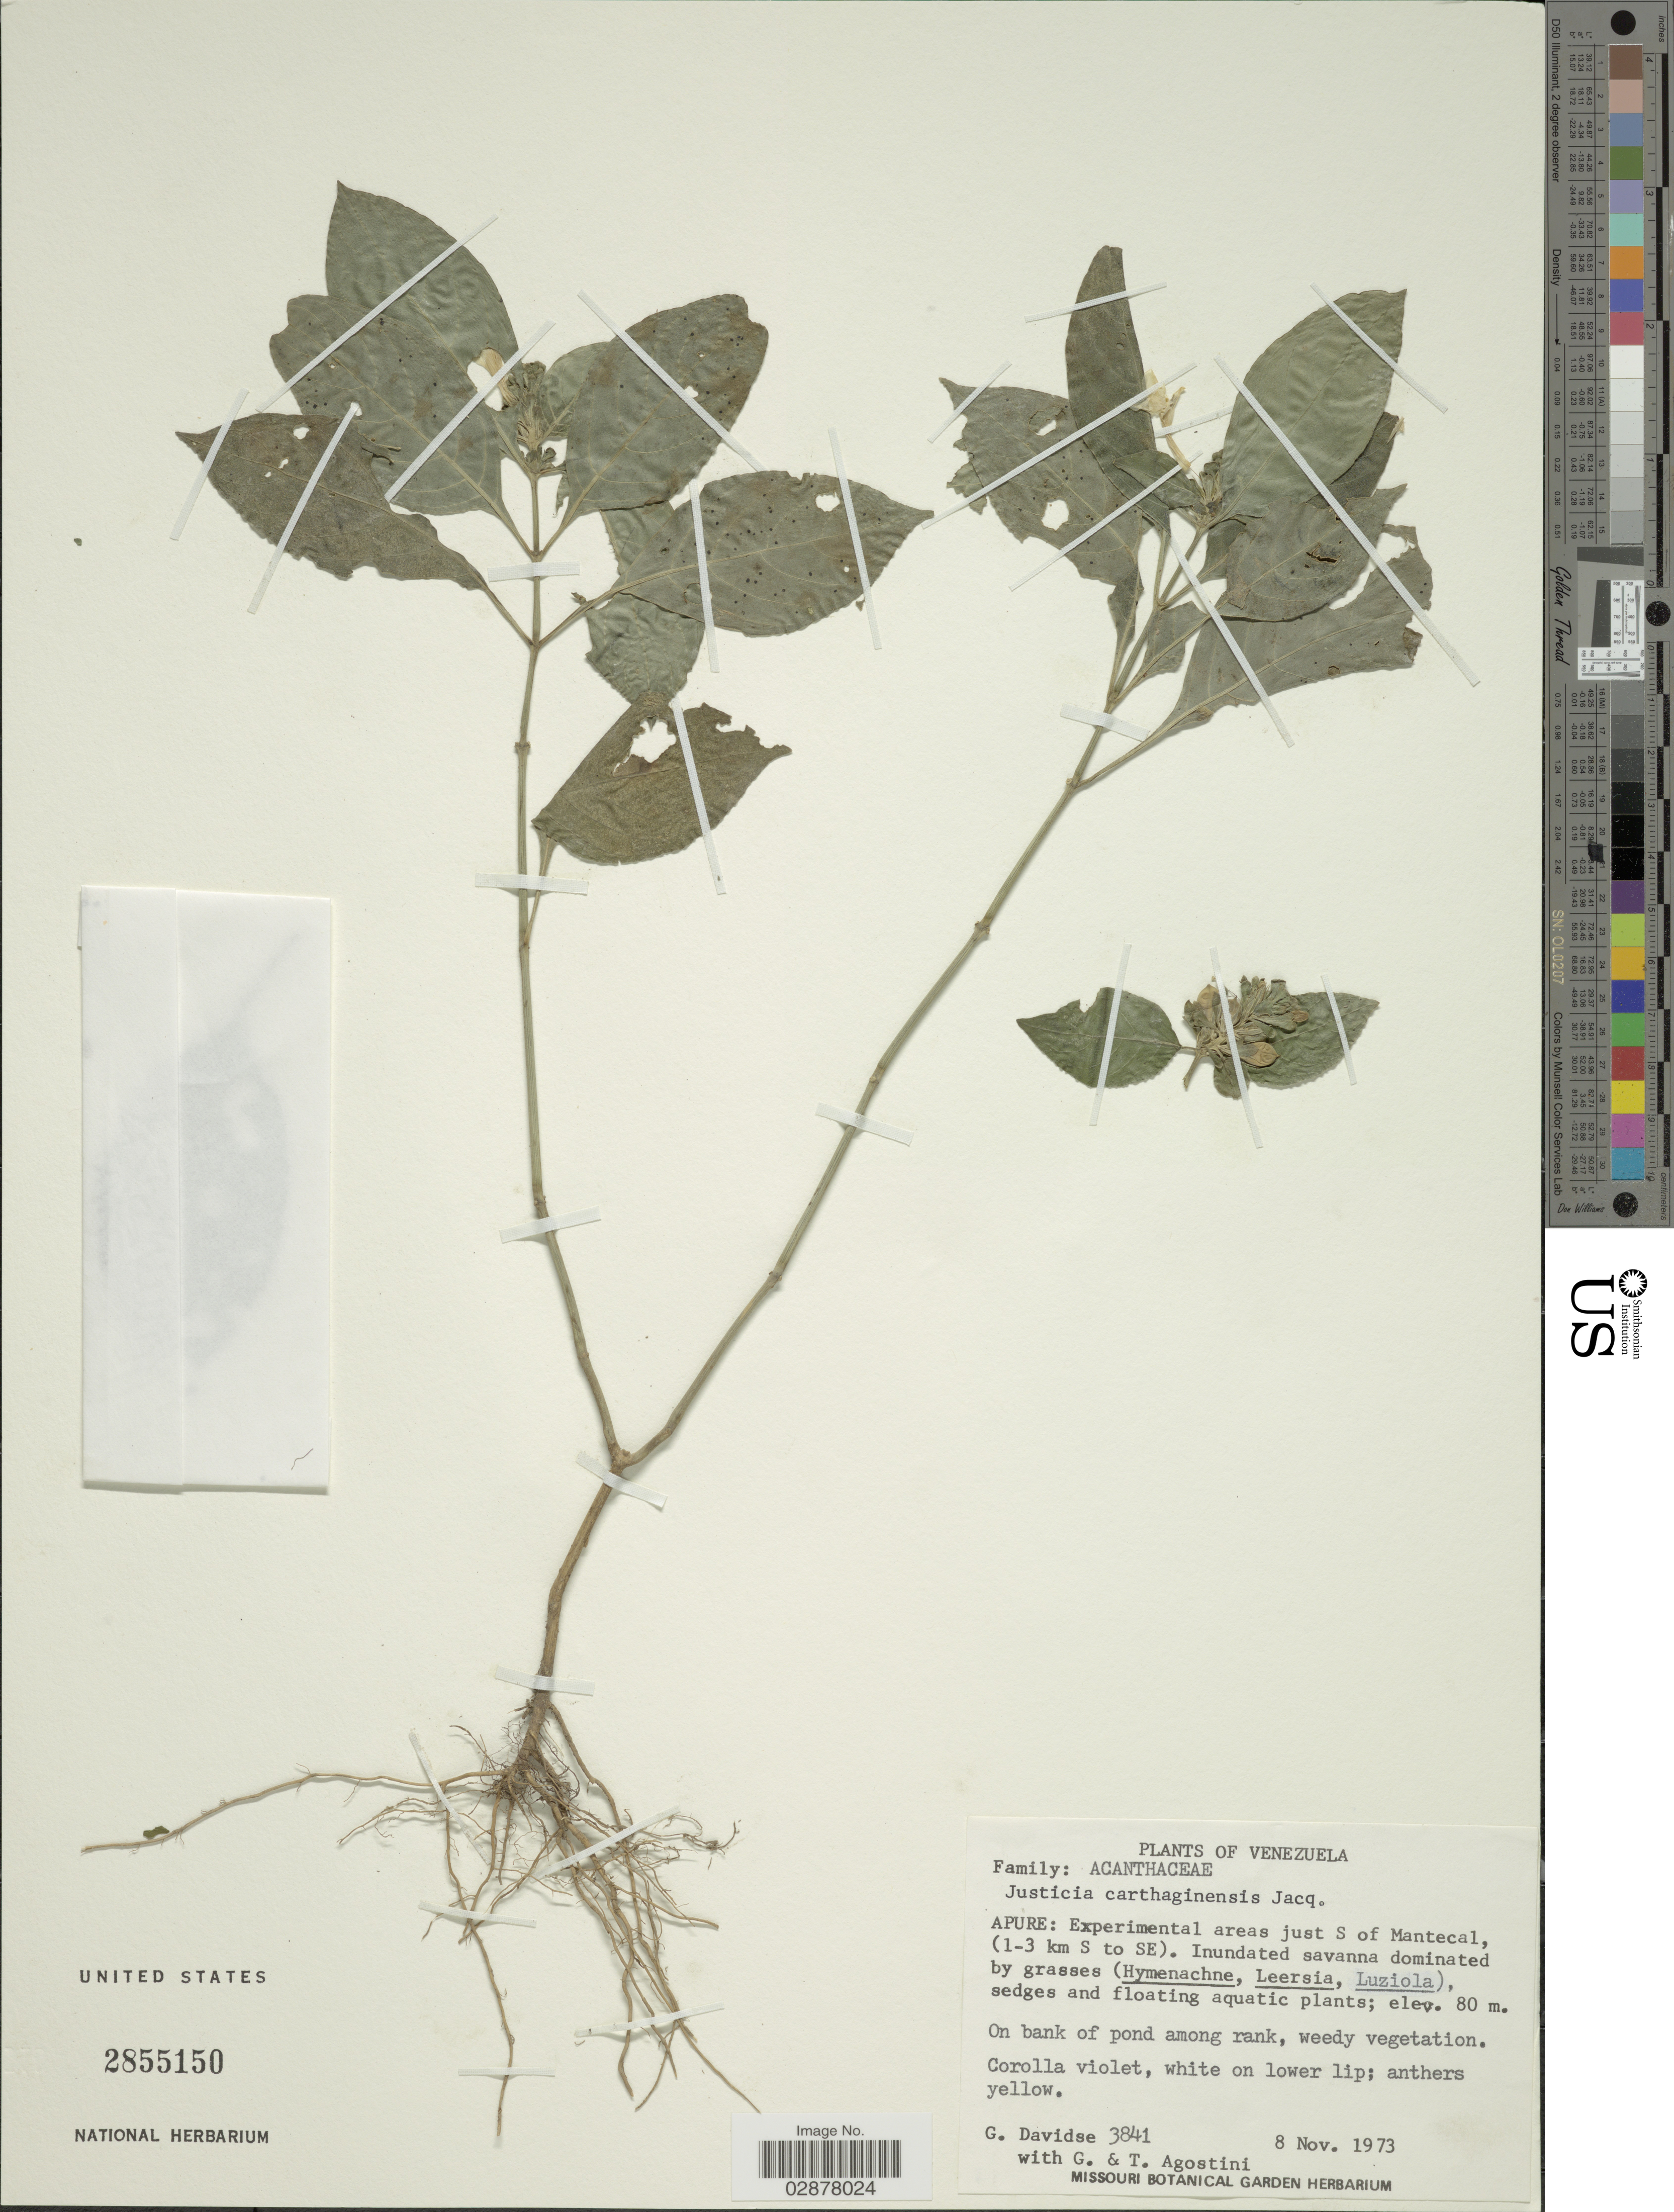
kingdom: Plantae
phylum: Tracheophyta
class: Magnoliopsida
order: Lamiales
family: Acanthaceae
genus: Justicia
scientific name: Justicia carthaginensis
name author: Jacq.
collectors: G. Davidse, G. Agostini & T. Agostini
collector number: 3841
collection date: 1973-11-08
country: Venezuela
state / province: Apure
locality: Experimental areas just S of Mantecal, (1-3 km S to SE).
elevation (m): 80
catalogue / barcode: US 2855150